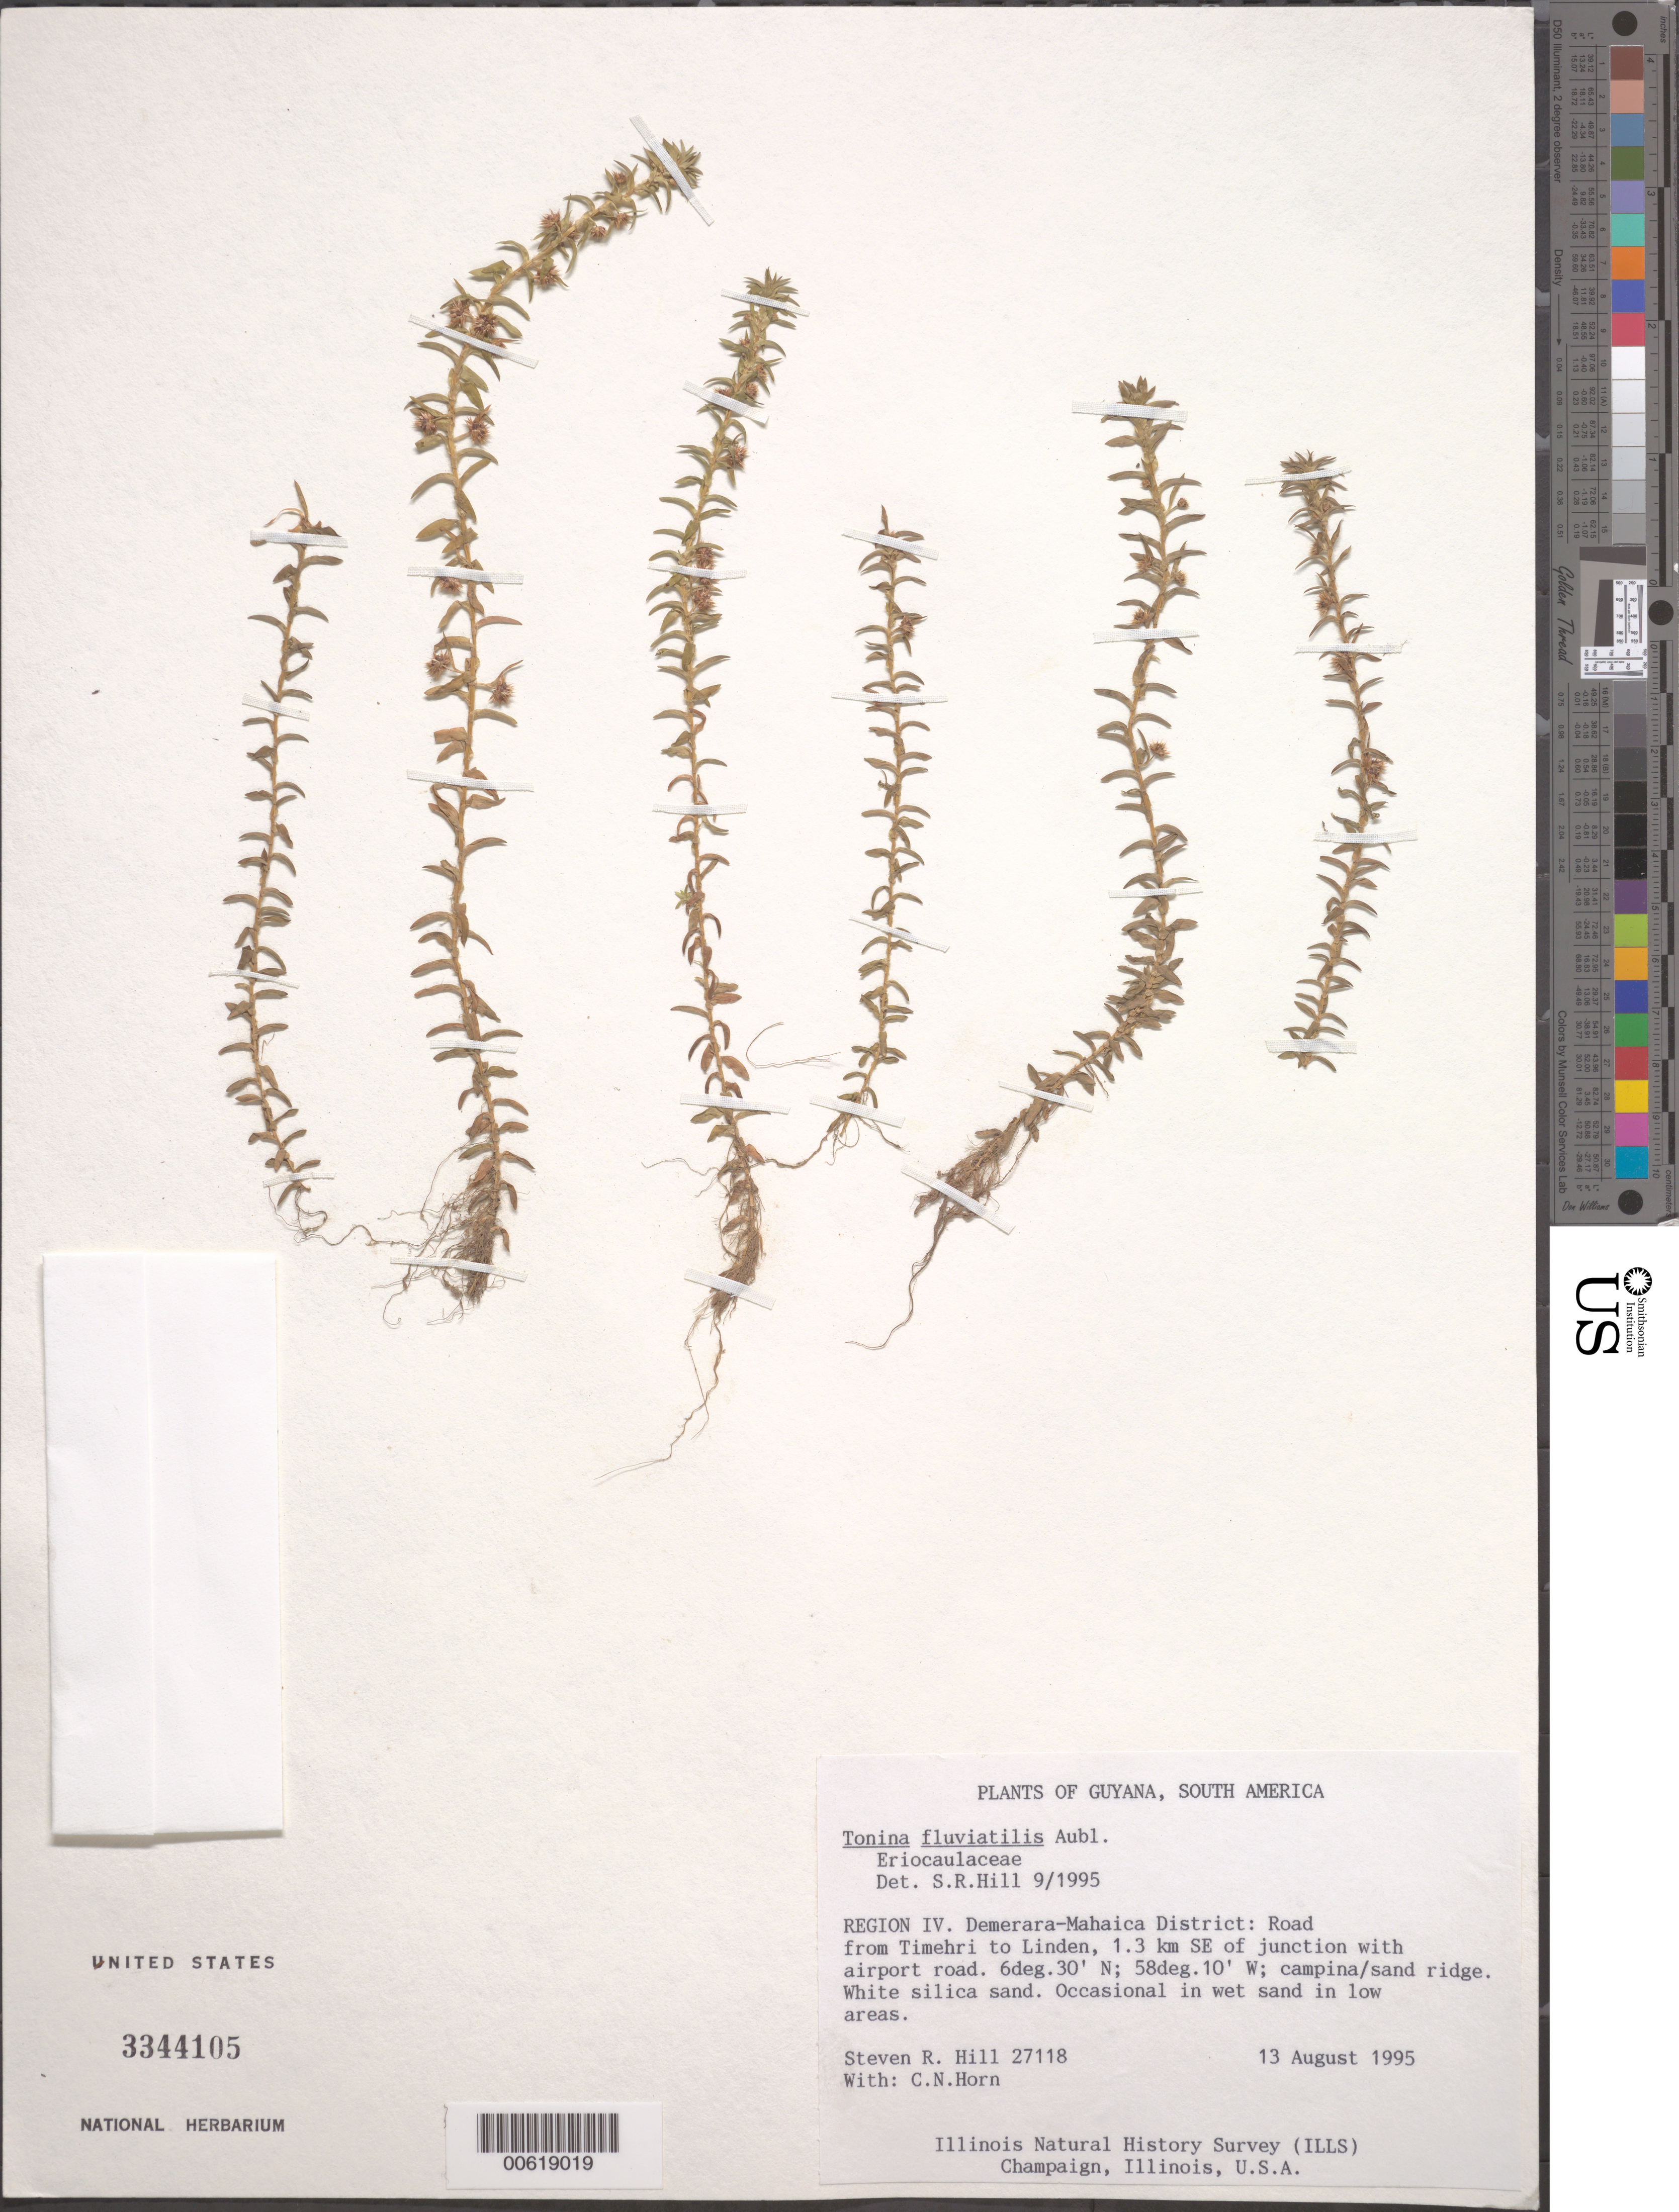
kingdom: Plantae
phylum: Tracheophyta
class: Liliopsida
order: Poales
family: Eriocaulaceae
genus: Tonina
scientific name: Tonina fluviatilis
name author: Aubl.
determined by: Hill, Steven R.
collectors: S. R. Hill & C. N. Horn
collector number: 27118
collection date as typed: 13-Aug-95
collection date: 1995-08-13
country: Guyana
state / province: Demerara-Mahaica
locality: Timehri to Linden road, 1.3 km SE of junc. with airport road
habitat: Campina/sandridge.White silica sand. In wet sand in low areas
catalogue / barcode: US 3344105